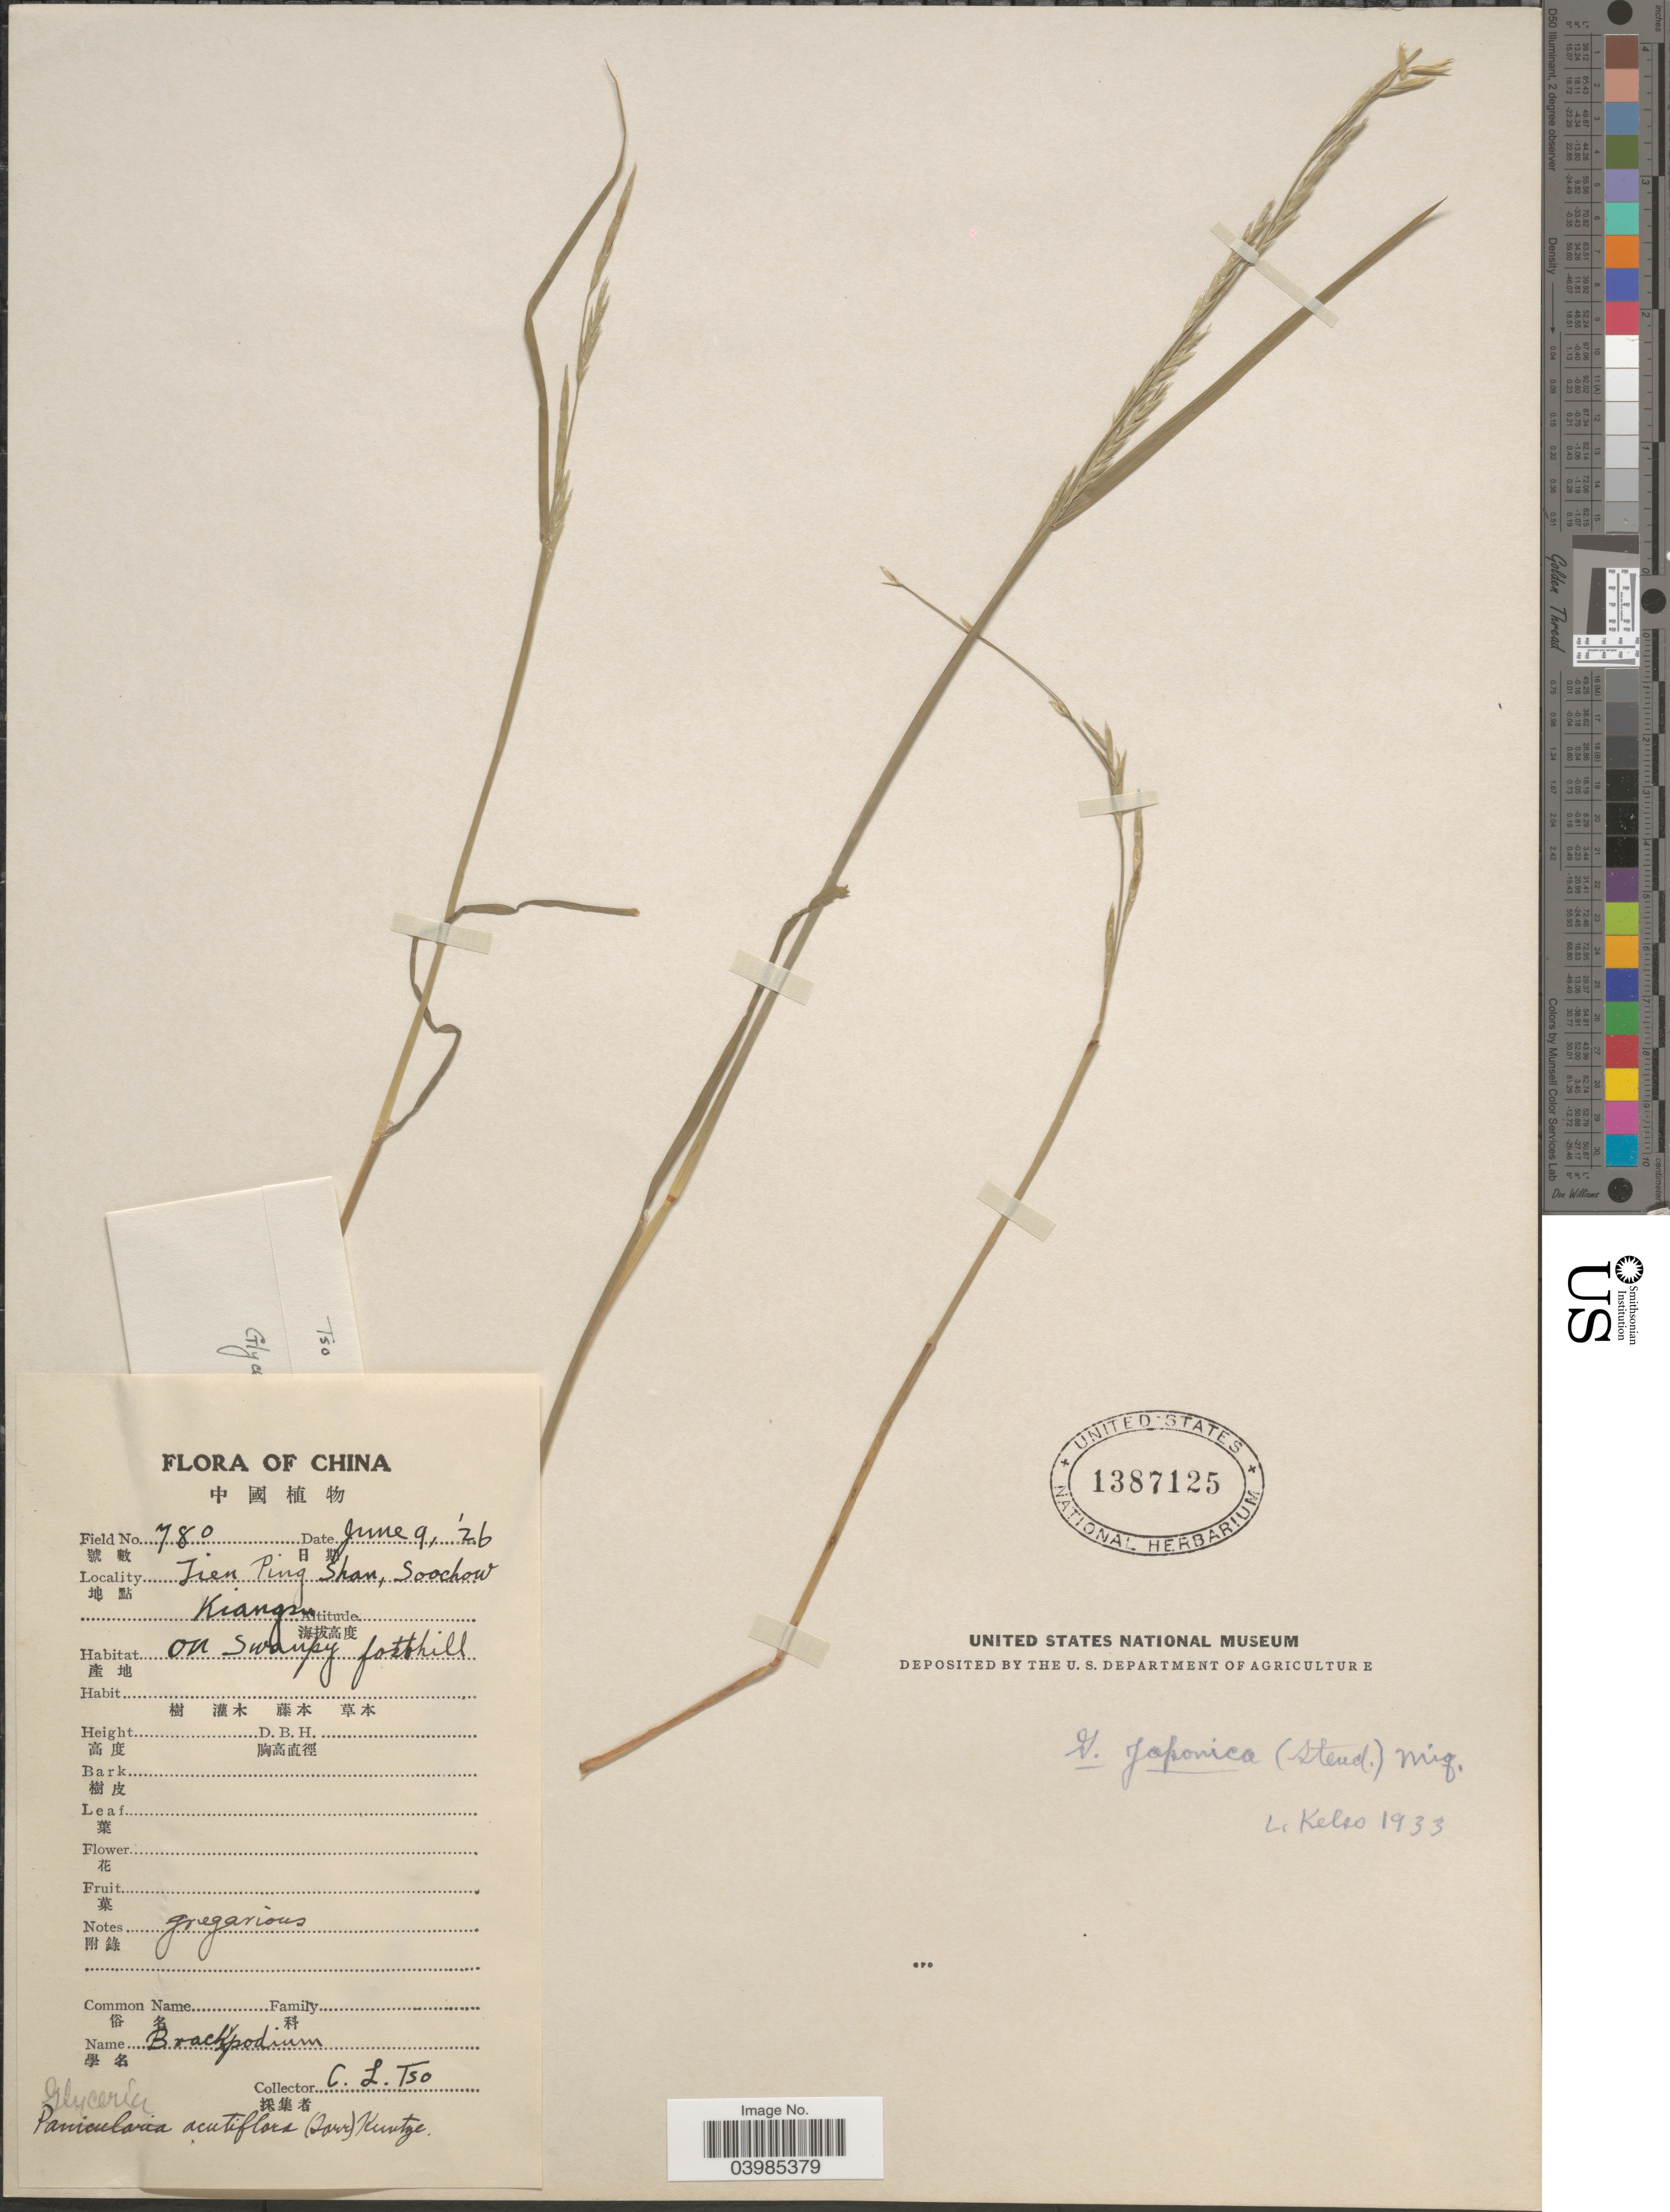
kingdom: Plantae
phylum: Tracheophyta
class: Liliopsida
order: Poales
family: Poaceae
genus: Glyceria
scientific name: Glyceria acutiflora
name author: Torr.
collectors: C. Tso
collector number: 780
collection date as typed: Transcribed d/m/y: 9/6/26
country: China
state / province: Jiangsu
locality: Tien Ping Shan, Soochow. Kiangsu.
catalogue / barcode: US 1387125